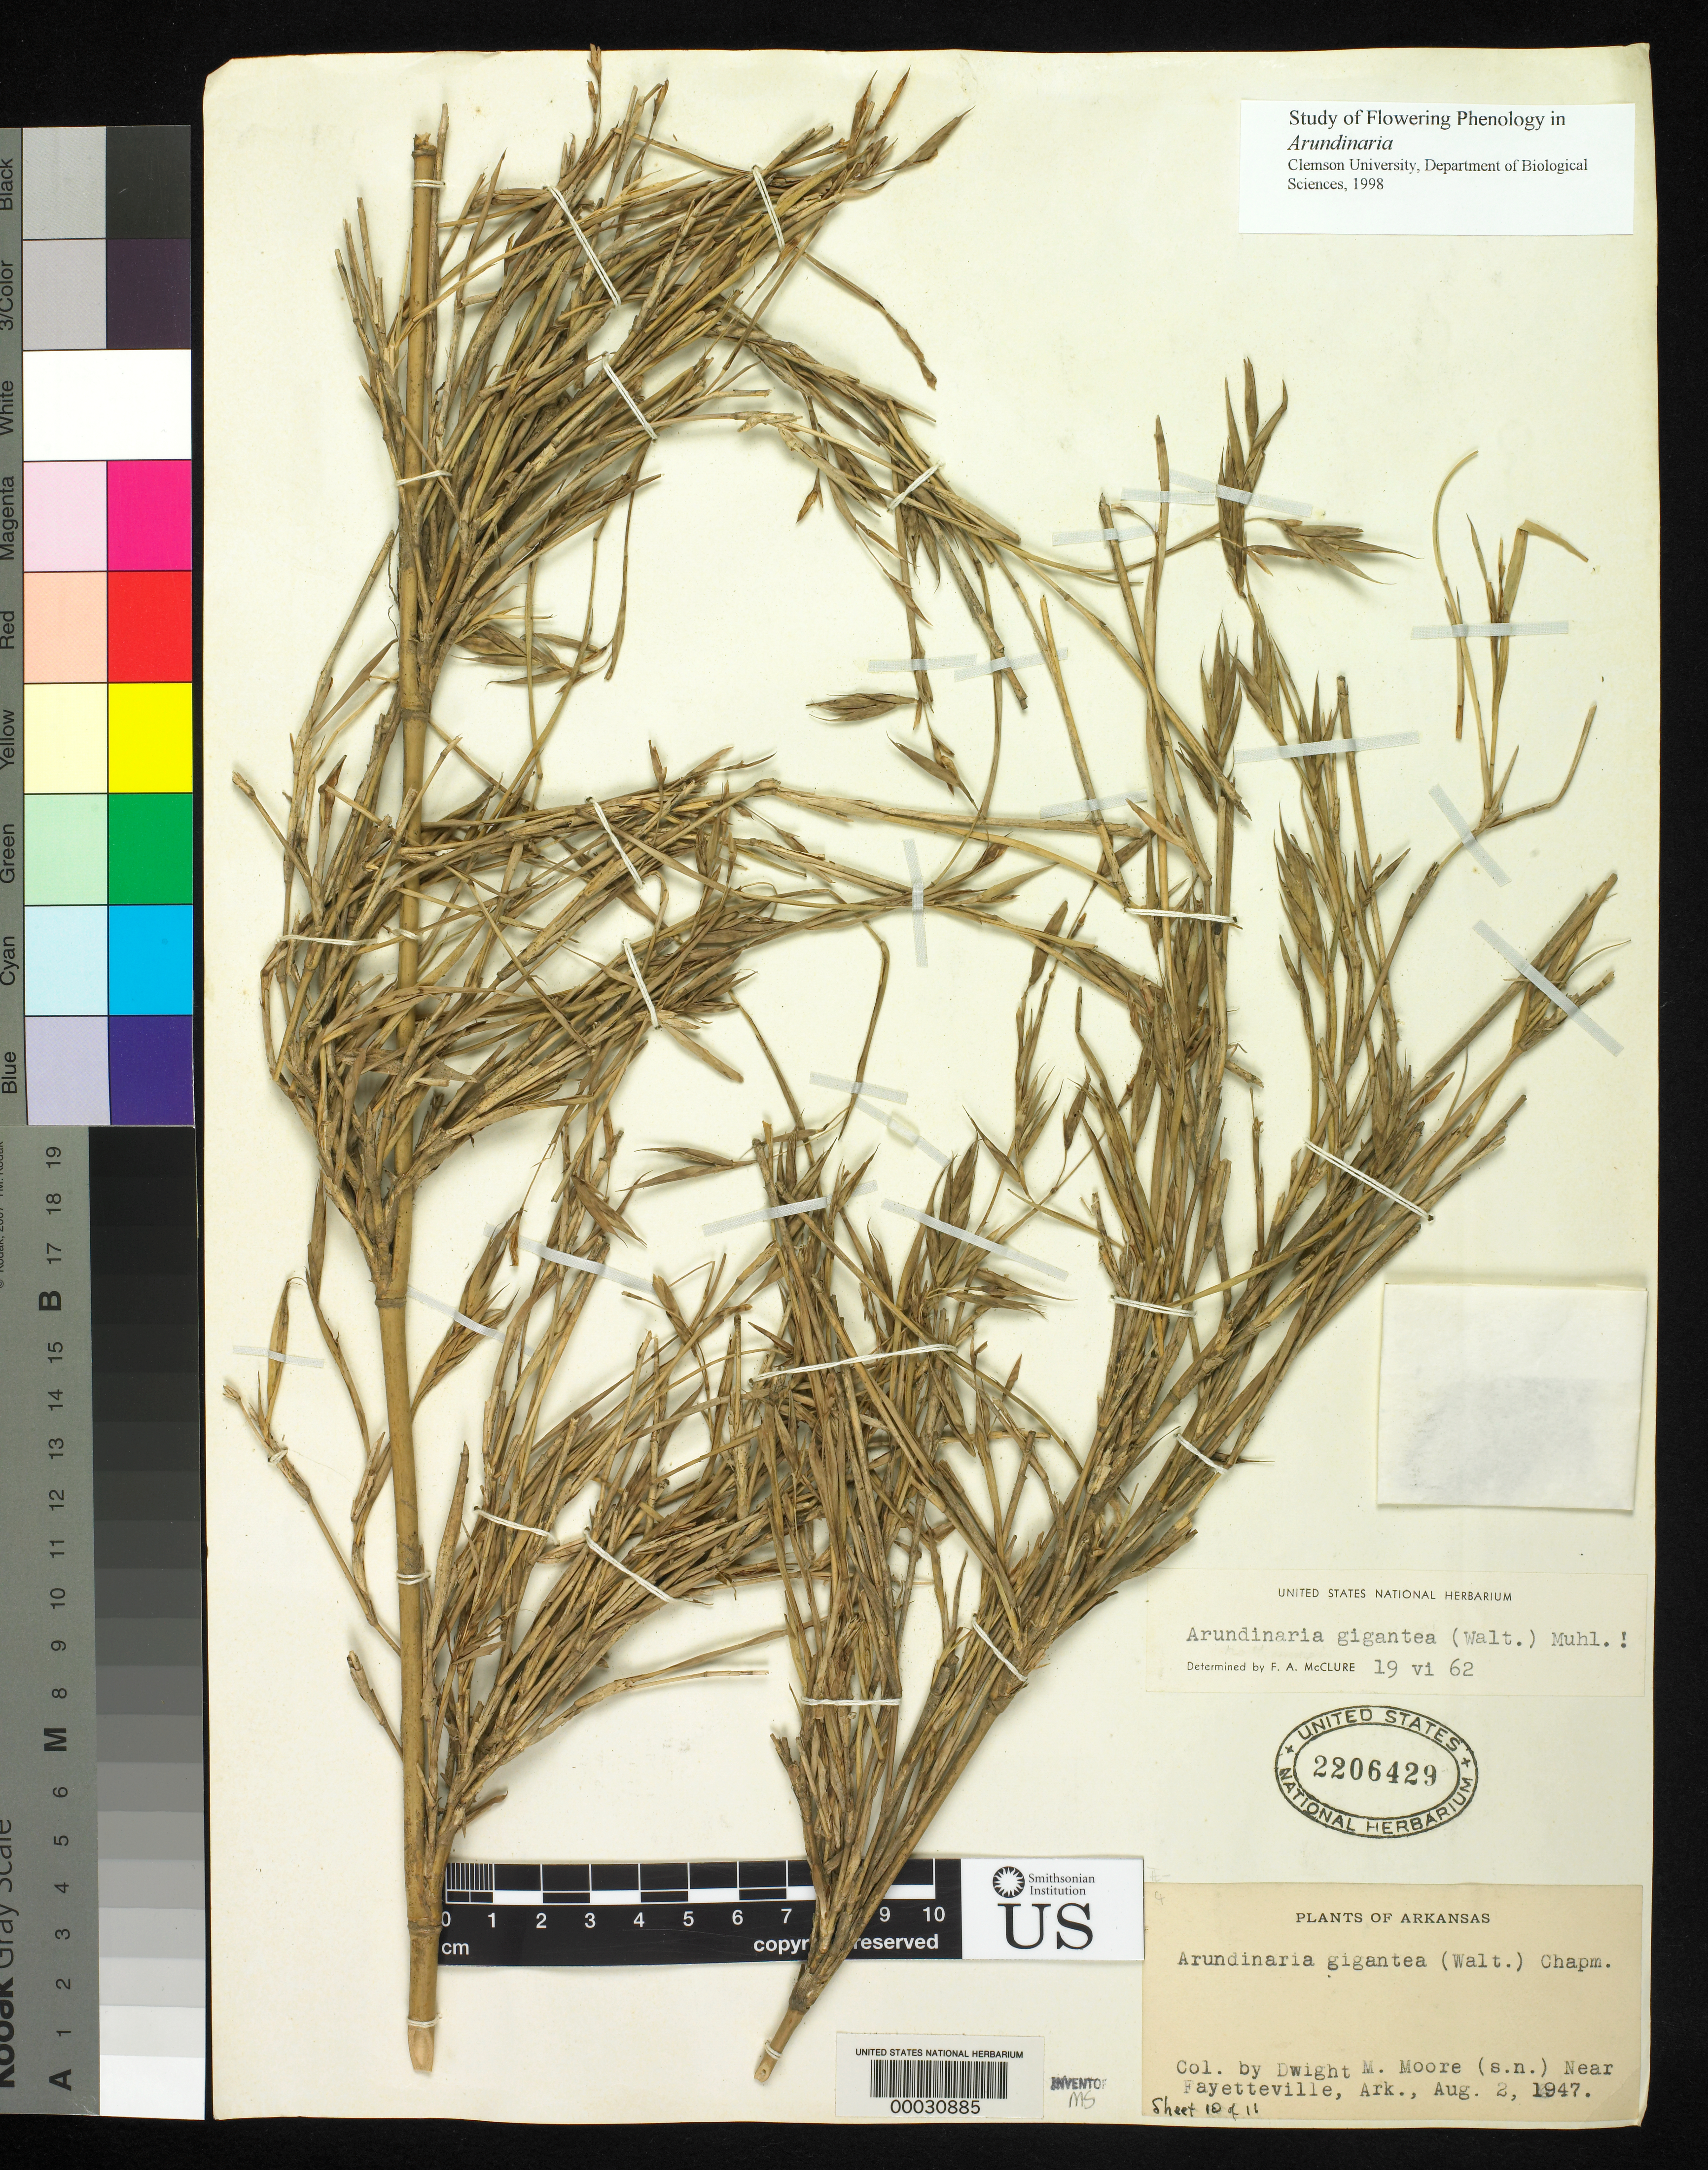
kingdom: Plantae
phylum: Tracheophyta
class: Liliopsida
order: Poales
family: Poaceae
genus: Arundinaria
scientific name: Arundinaria gigantea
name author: (Walter) Muhl.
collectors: D. Moore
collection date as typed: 02 Aug 1947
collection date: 1947-08-02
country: United States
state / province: Arkansas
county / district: Washington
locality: Fayetterville, white river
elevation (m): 336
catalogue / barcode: US 2206429